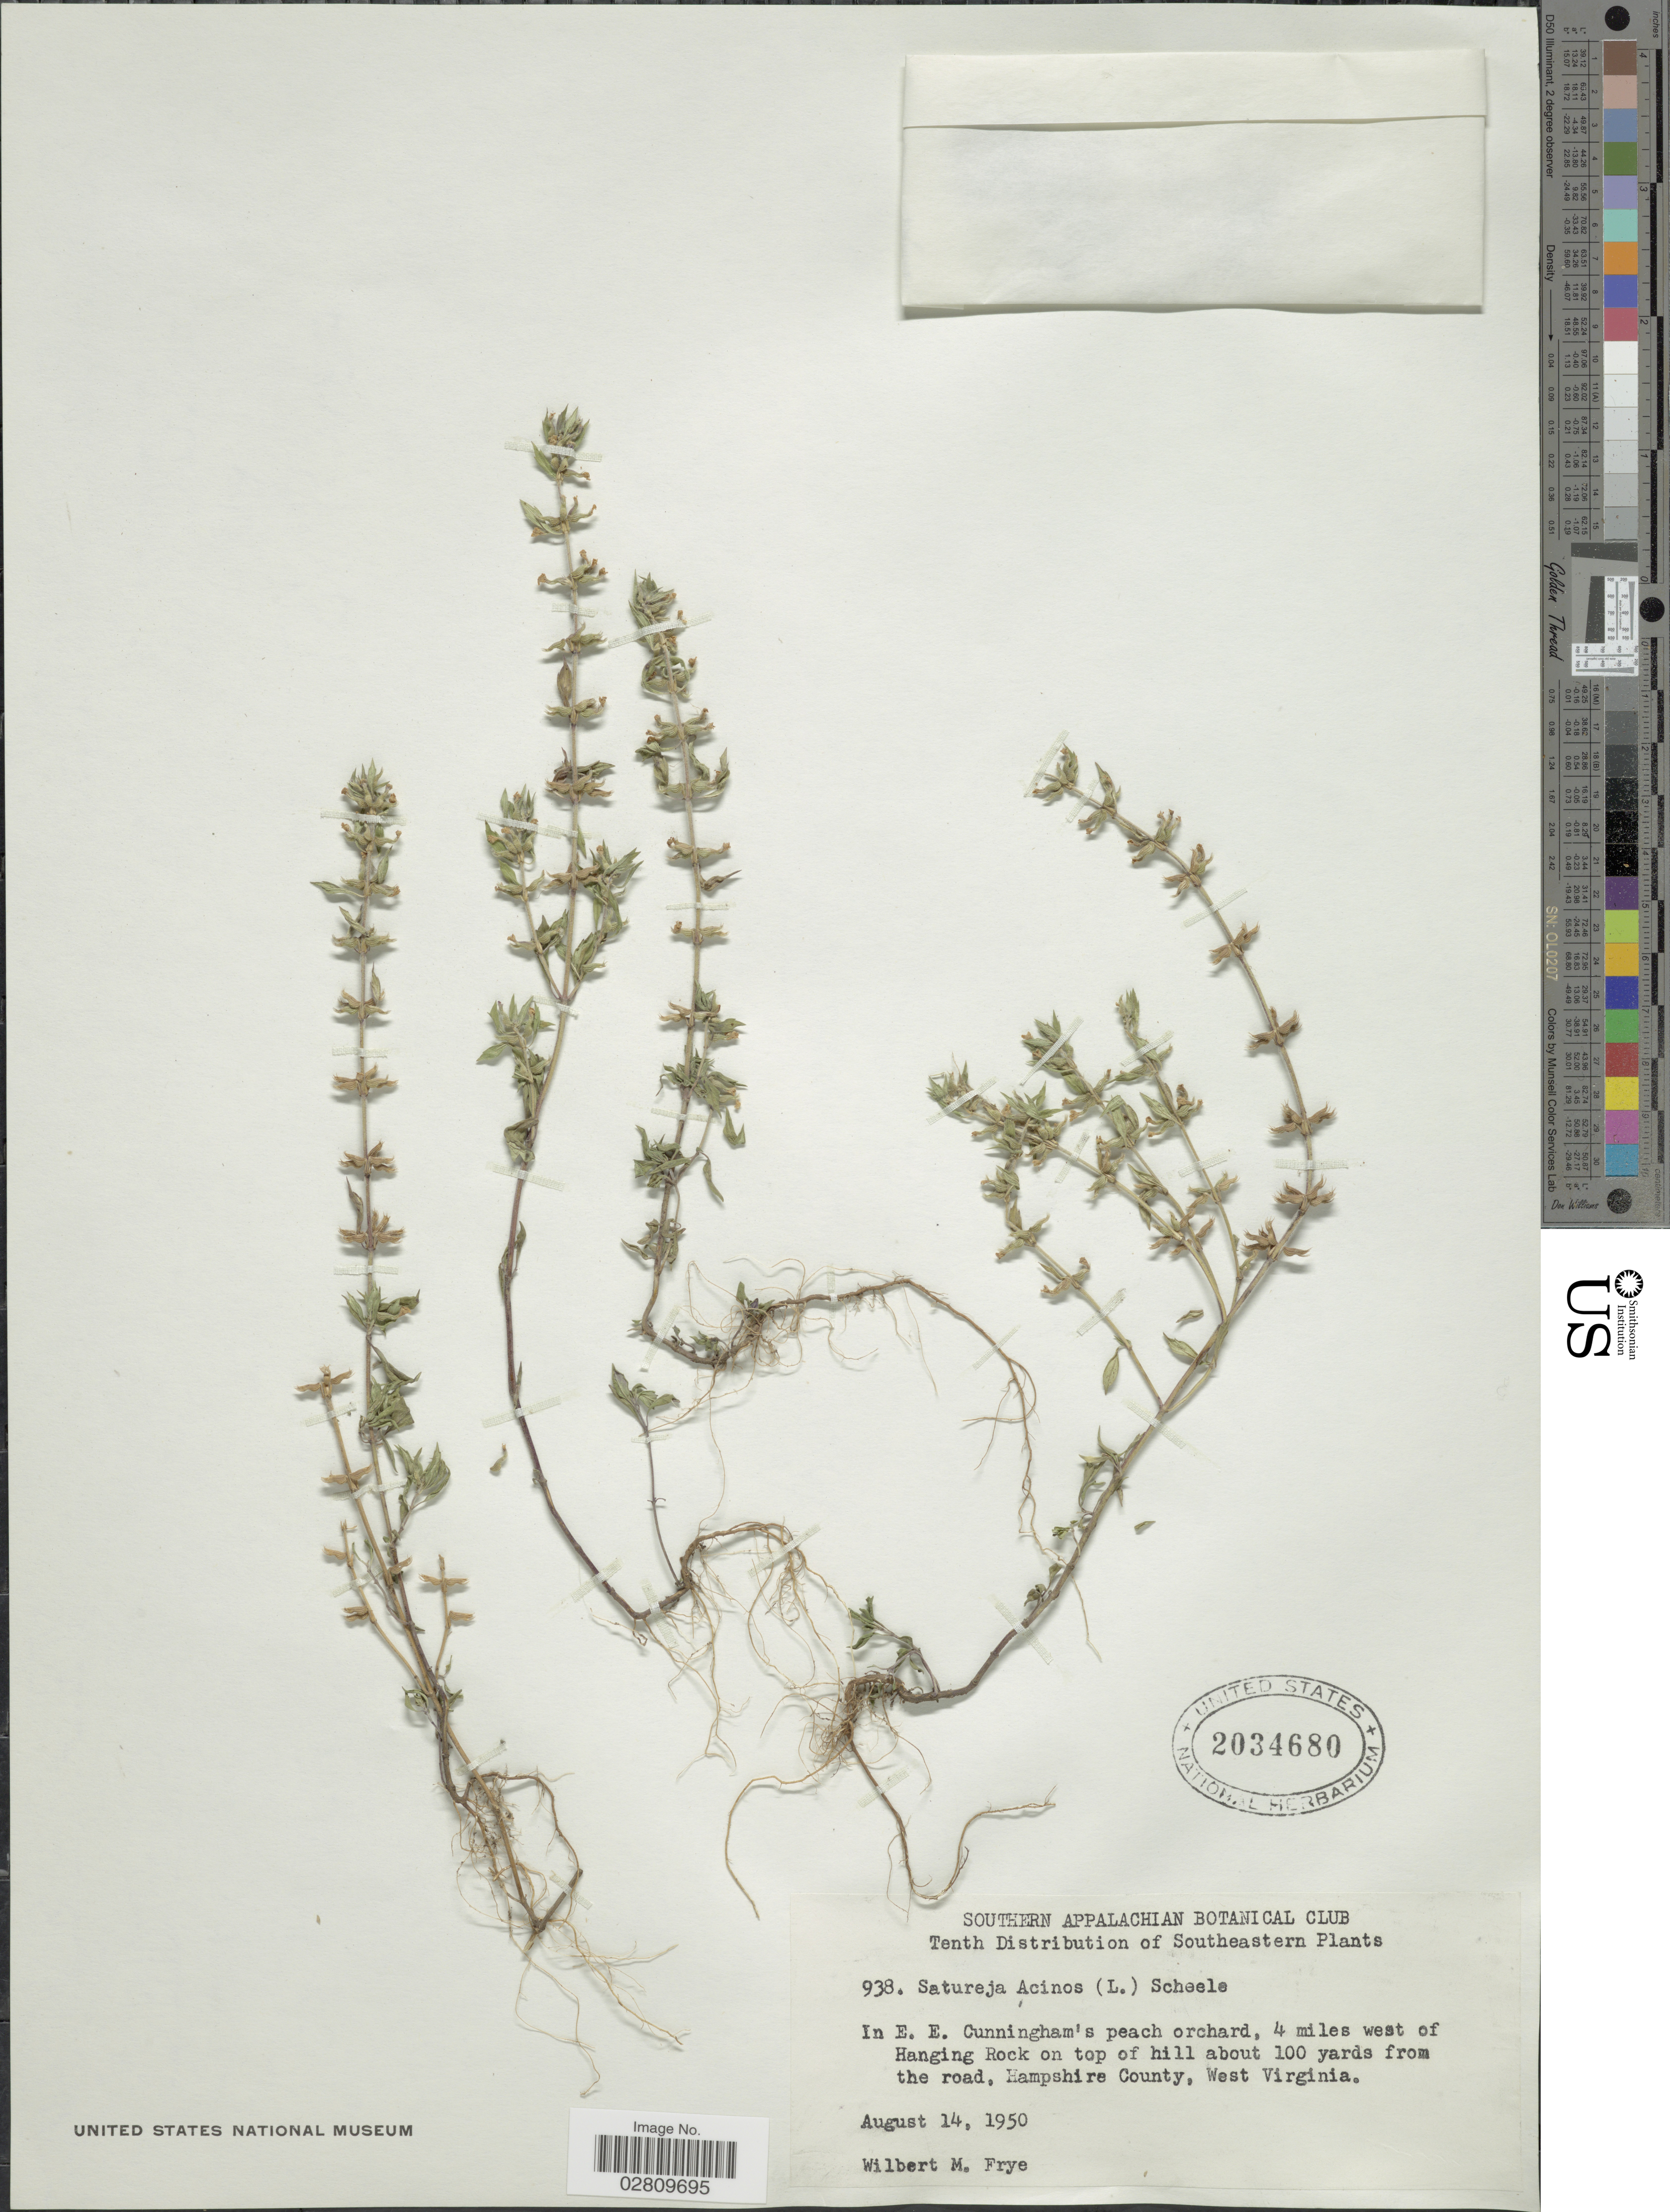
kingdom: Plantae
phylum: Tracheophyta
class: Magnoliopsida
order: Lamiales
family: Lamiaceae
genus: Acinos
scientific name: Acinos arvensis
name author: (Lam.) Dandy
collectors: W. Frye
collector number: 938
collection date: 1950-08-14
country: United States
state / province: West Virginia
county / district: Hampshire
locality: In E. E. Cunningham's peach orchard, 4 miles west of Hanging Rock on top of hill about 100 yards from the road, Hampshire County.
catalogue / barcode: US 2034680